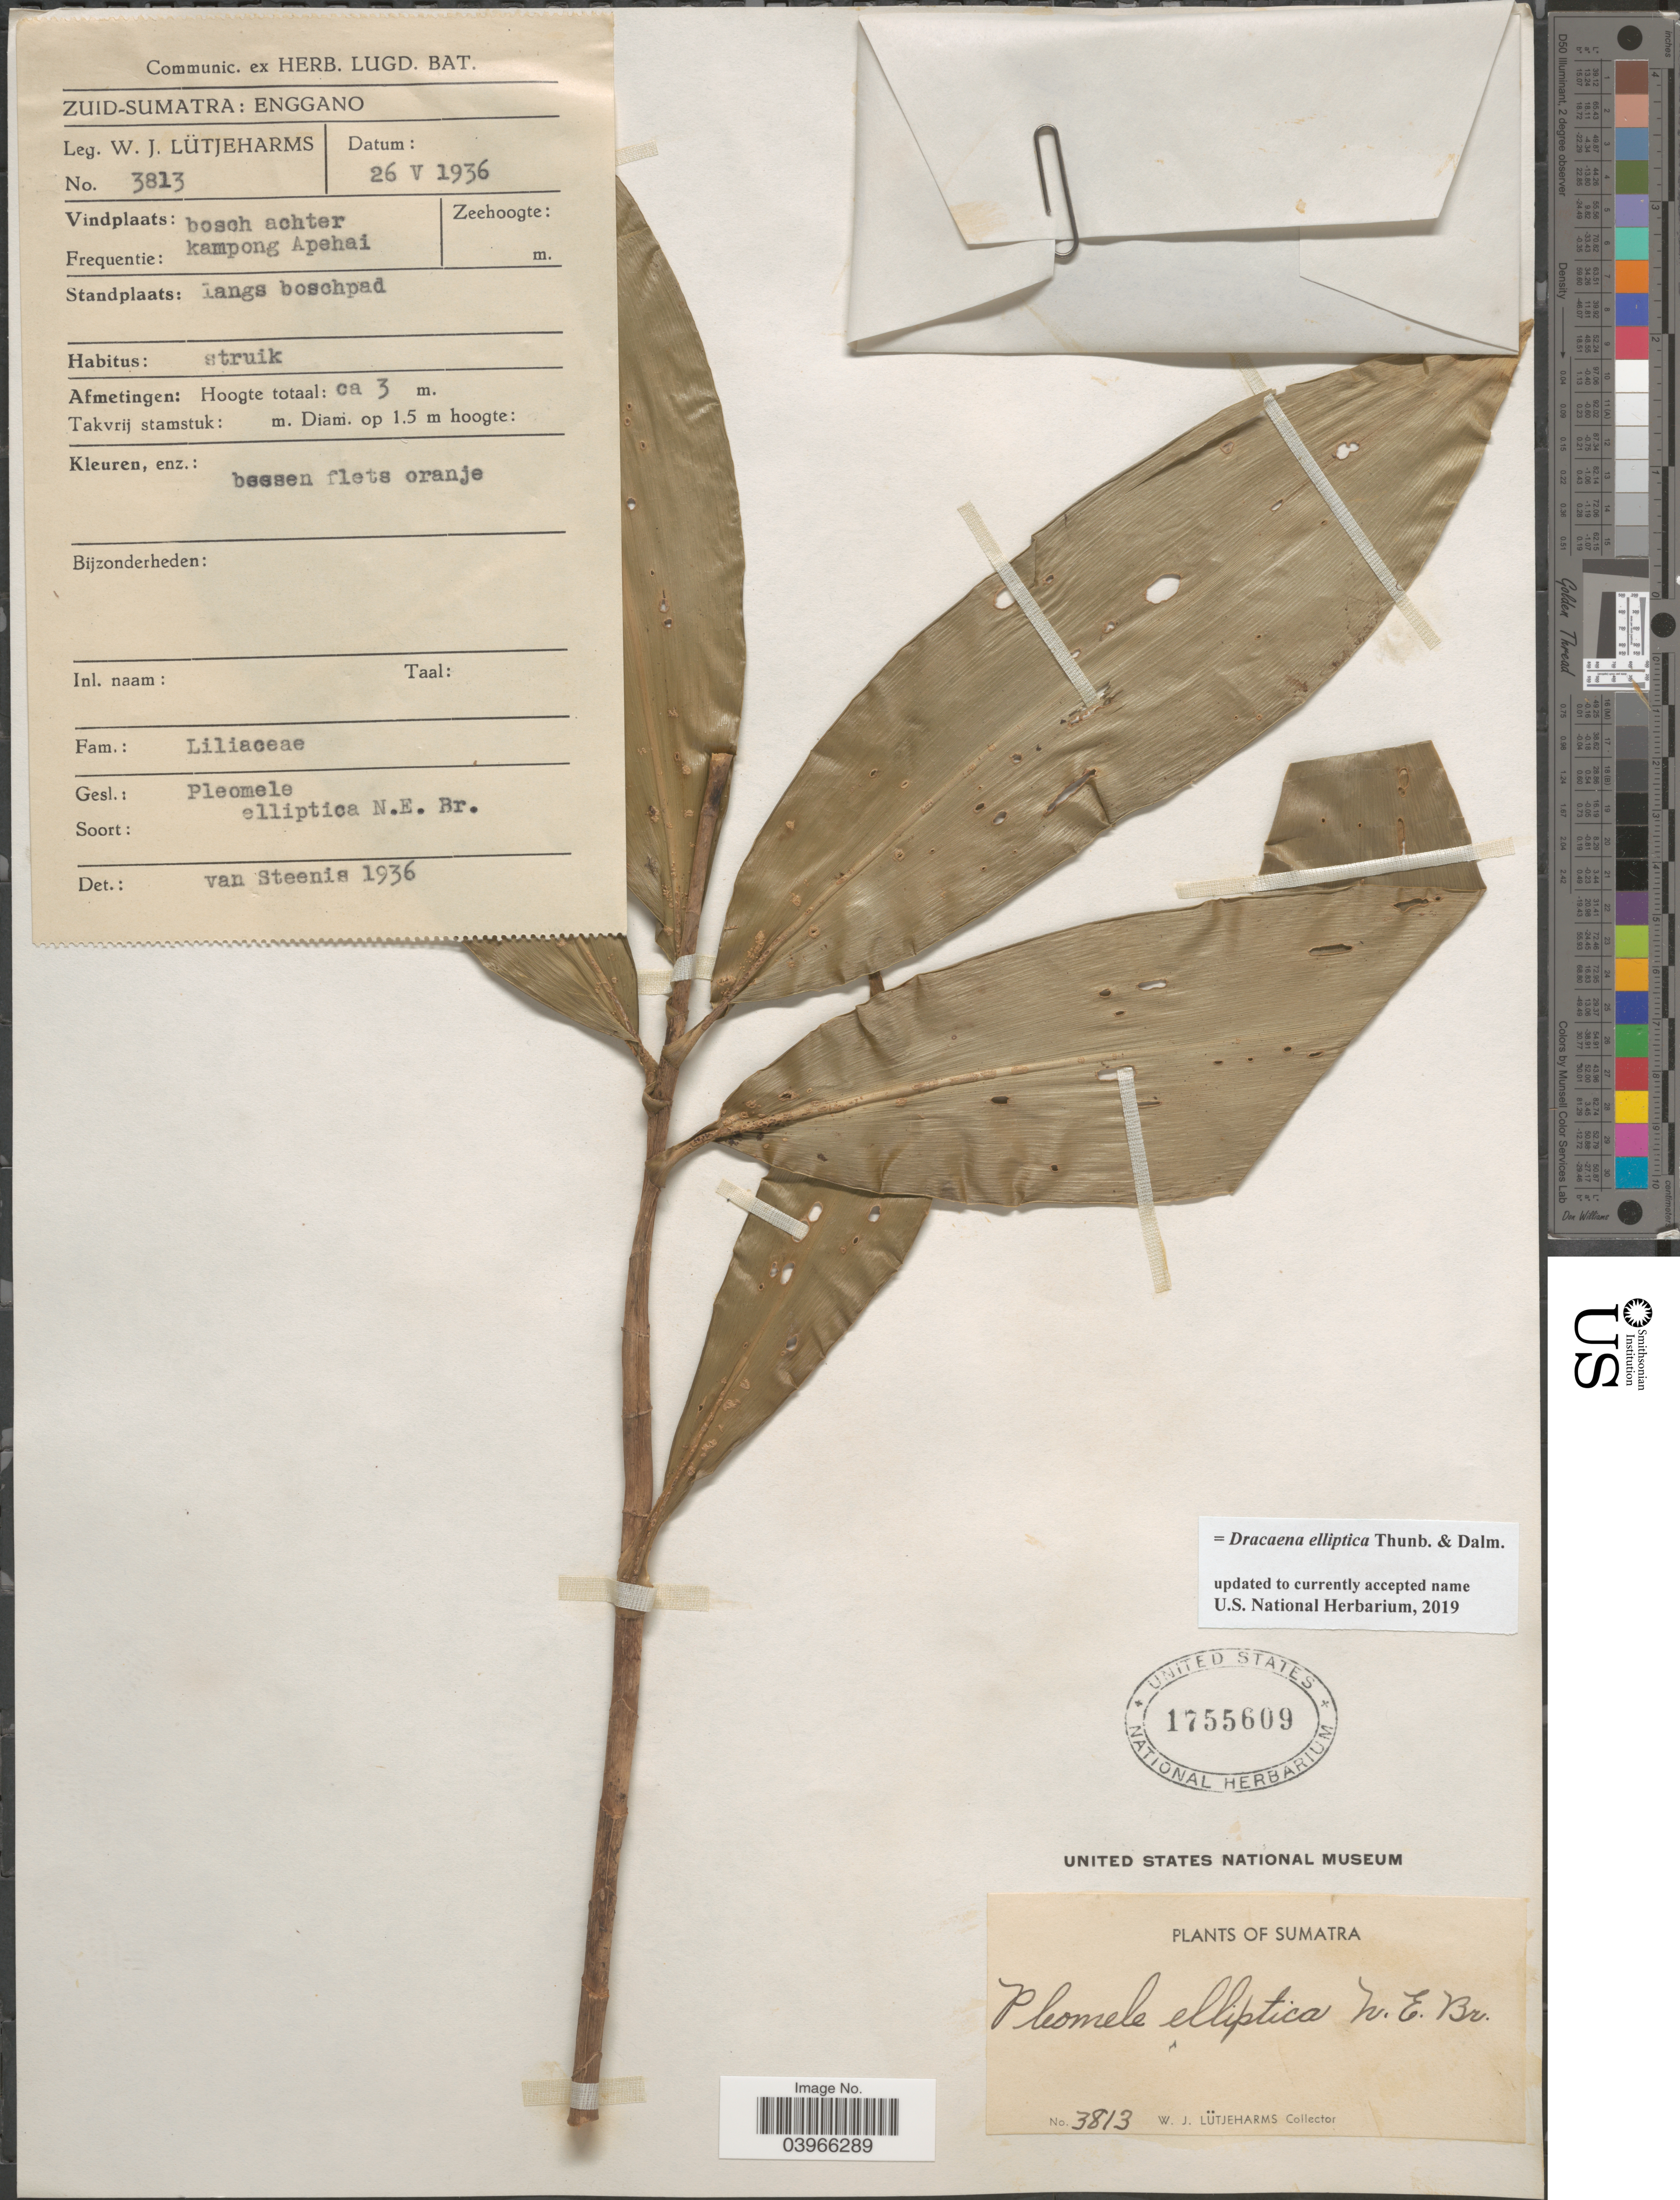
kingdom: Plantae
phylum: Tracheophyta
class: Liliopsida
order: Asparagales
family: Asparagaceae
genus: Dracaena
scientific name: Dracaena elliptica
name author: Thunb.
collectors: W. Lütjeharms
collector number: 3713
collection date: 1936-05-26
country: Indonesia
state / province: Sumatra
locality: Zuid-Sumatra: Enggano. Bosch achter kampong Apehai. Langs boschpad.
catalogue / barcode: US 1755609